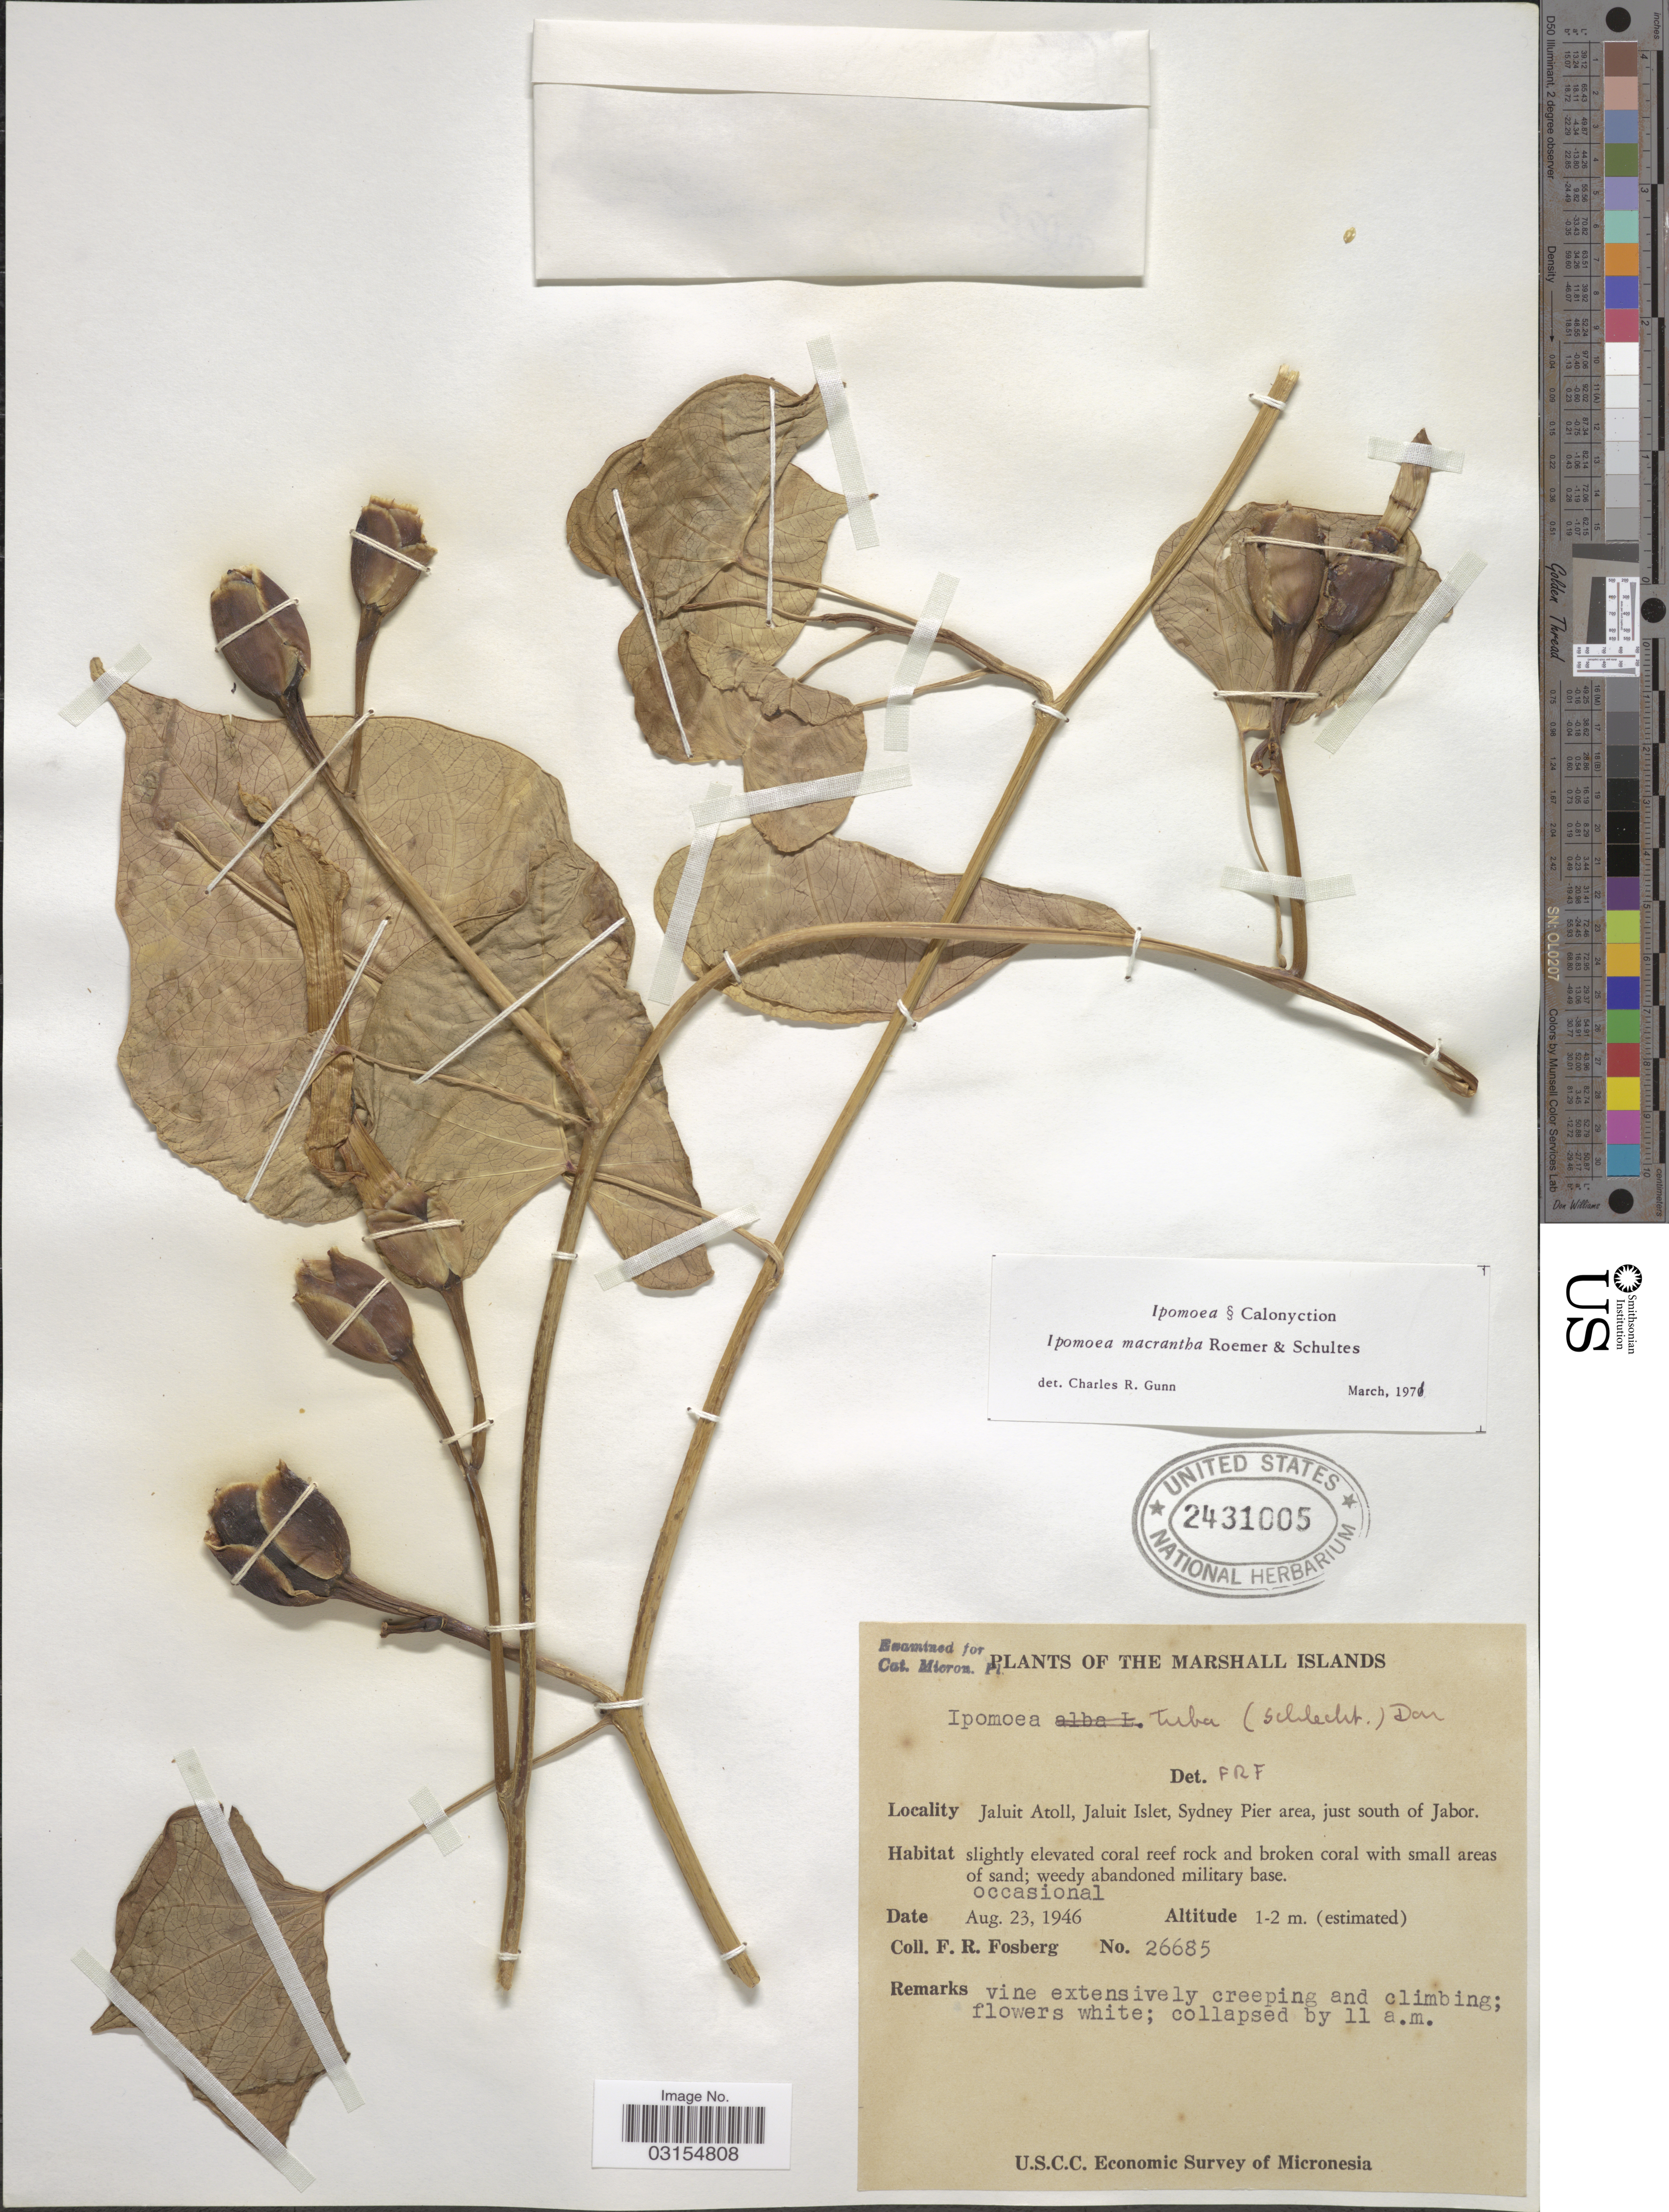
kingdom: Plantae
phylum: Tracheophyta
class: Magnoliopsida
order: Solanales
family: Convolvulaceae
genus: Ipomoea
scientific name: Ipomoea violacea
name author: L.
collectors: F. R. Fosberg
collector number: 26685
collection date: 1946-08-23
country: Marshall Islands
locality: Jaluit Atoll, Jaluit Islet, Sydney Pier area, just south of Jabor.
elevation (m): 1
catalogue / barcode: US 2431005